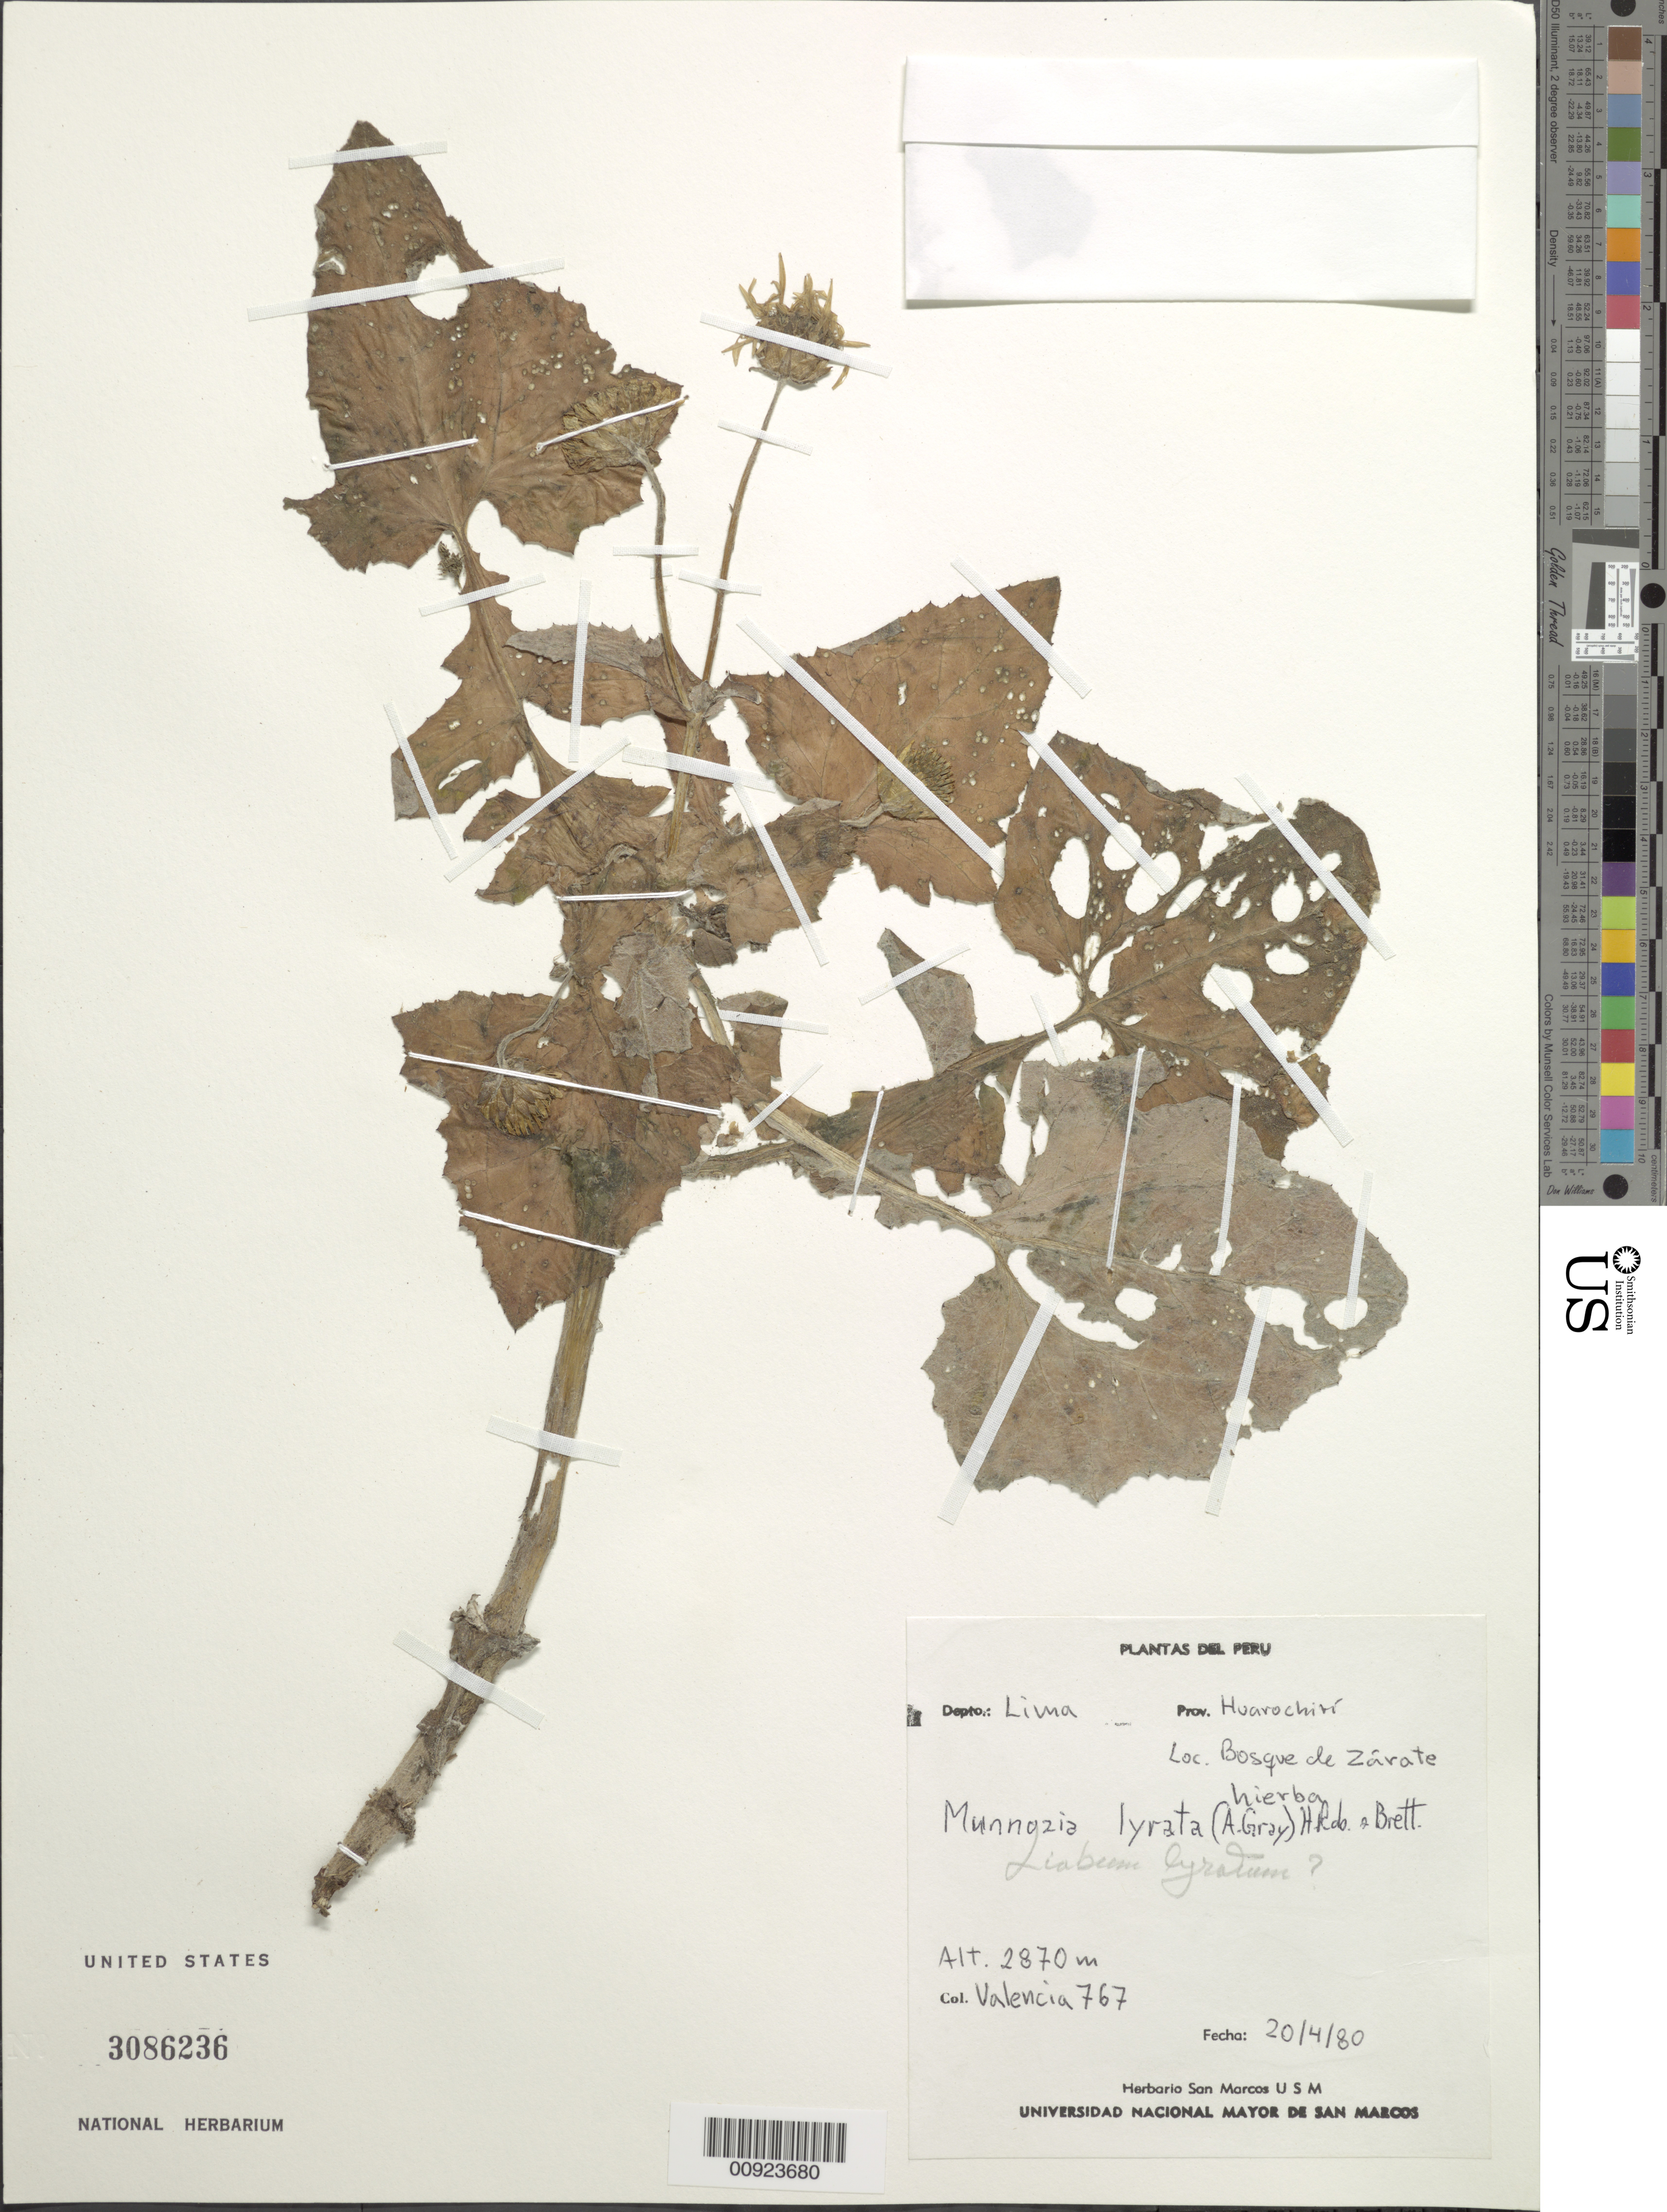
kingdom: Plantae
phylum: Tracheophyta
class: Magnoliopsida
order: Asterales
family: Asteraceae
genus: Munnozia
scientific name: Munnozia lyrata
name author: (A. Gray) H. Rob. & Brettell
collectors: -. Valencia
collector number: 747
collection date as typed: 20 April 1980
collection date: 1980-04-20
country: Peru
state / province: Lima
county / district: Huarochirí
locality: Bosque de Zarate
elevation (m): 2870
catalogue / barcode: US 3086236